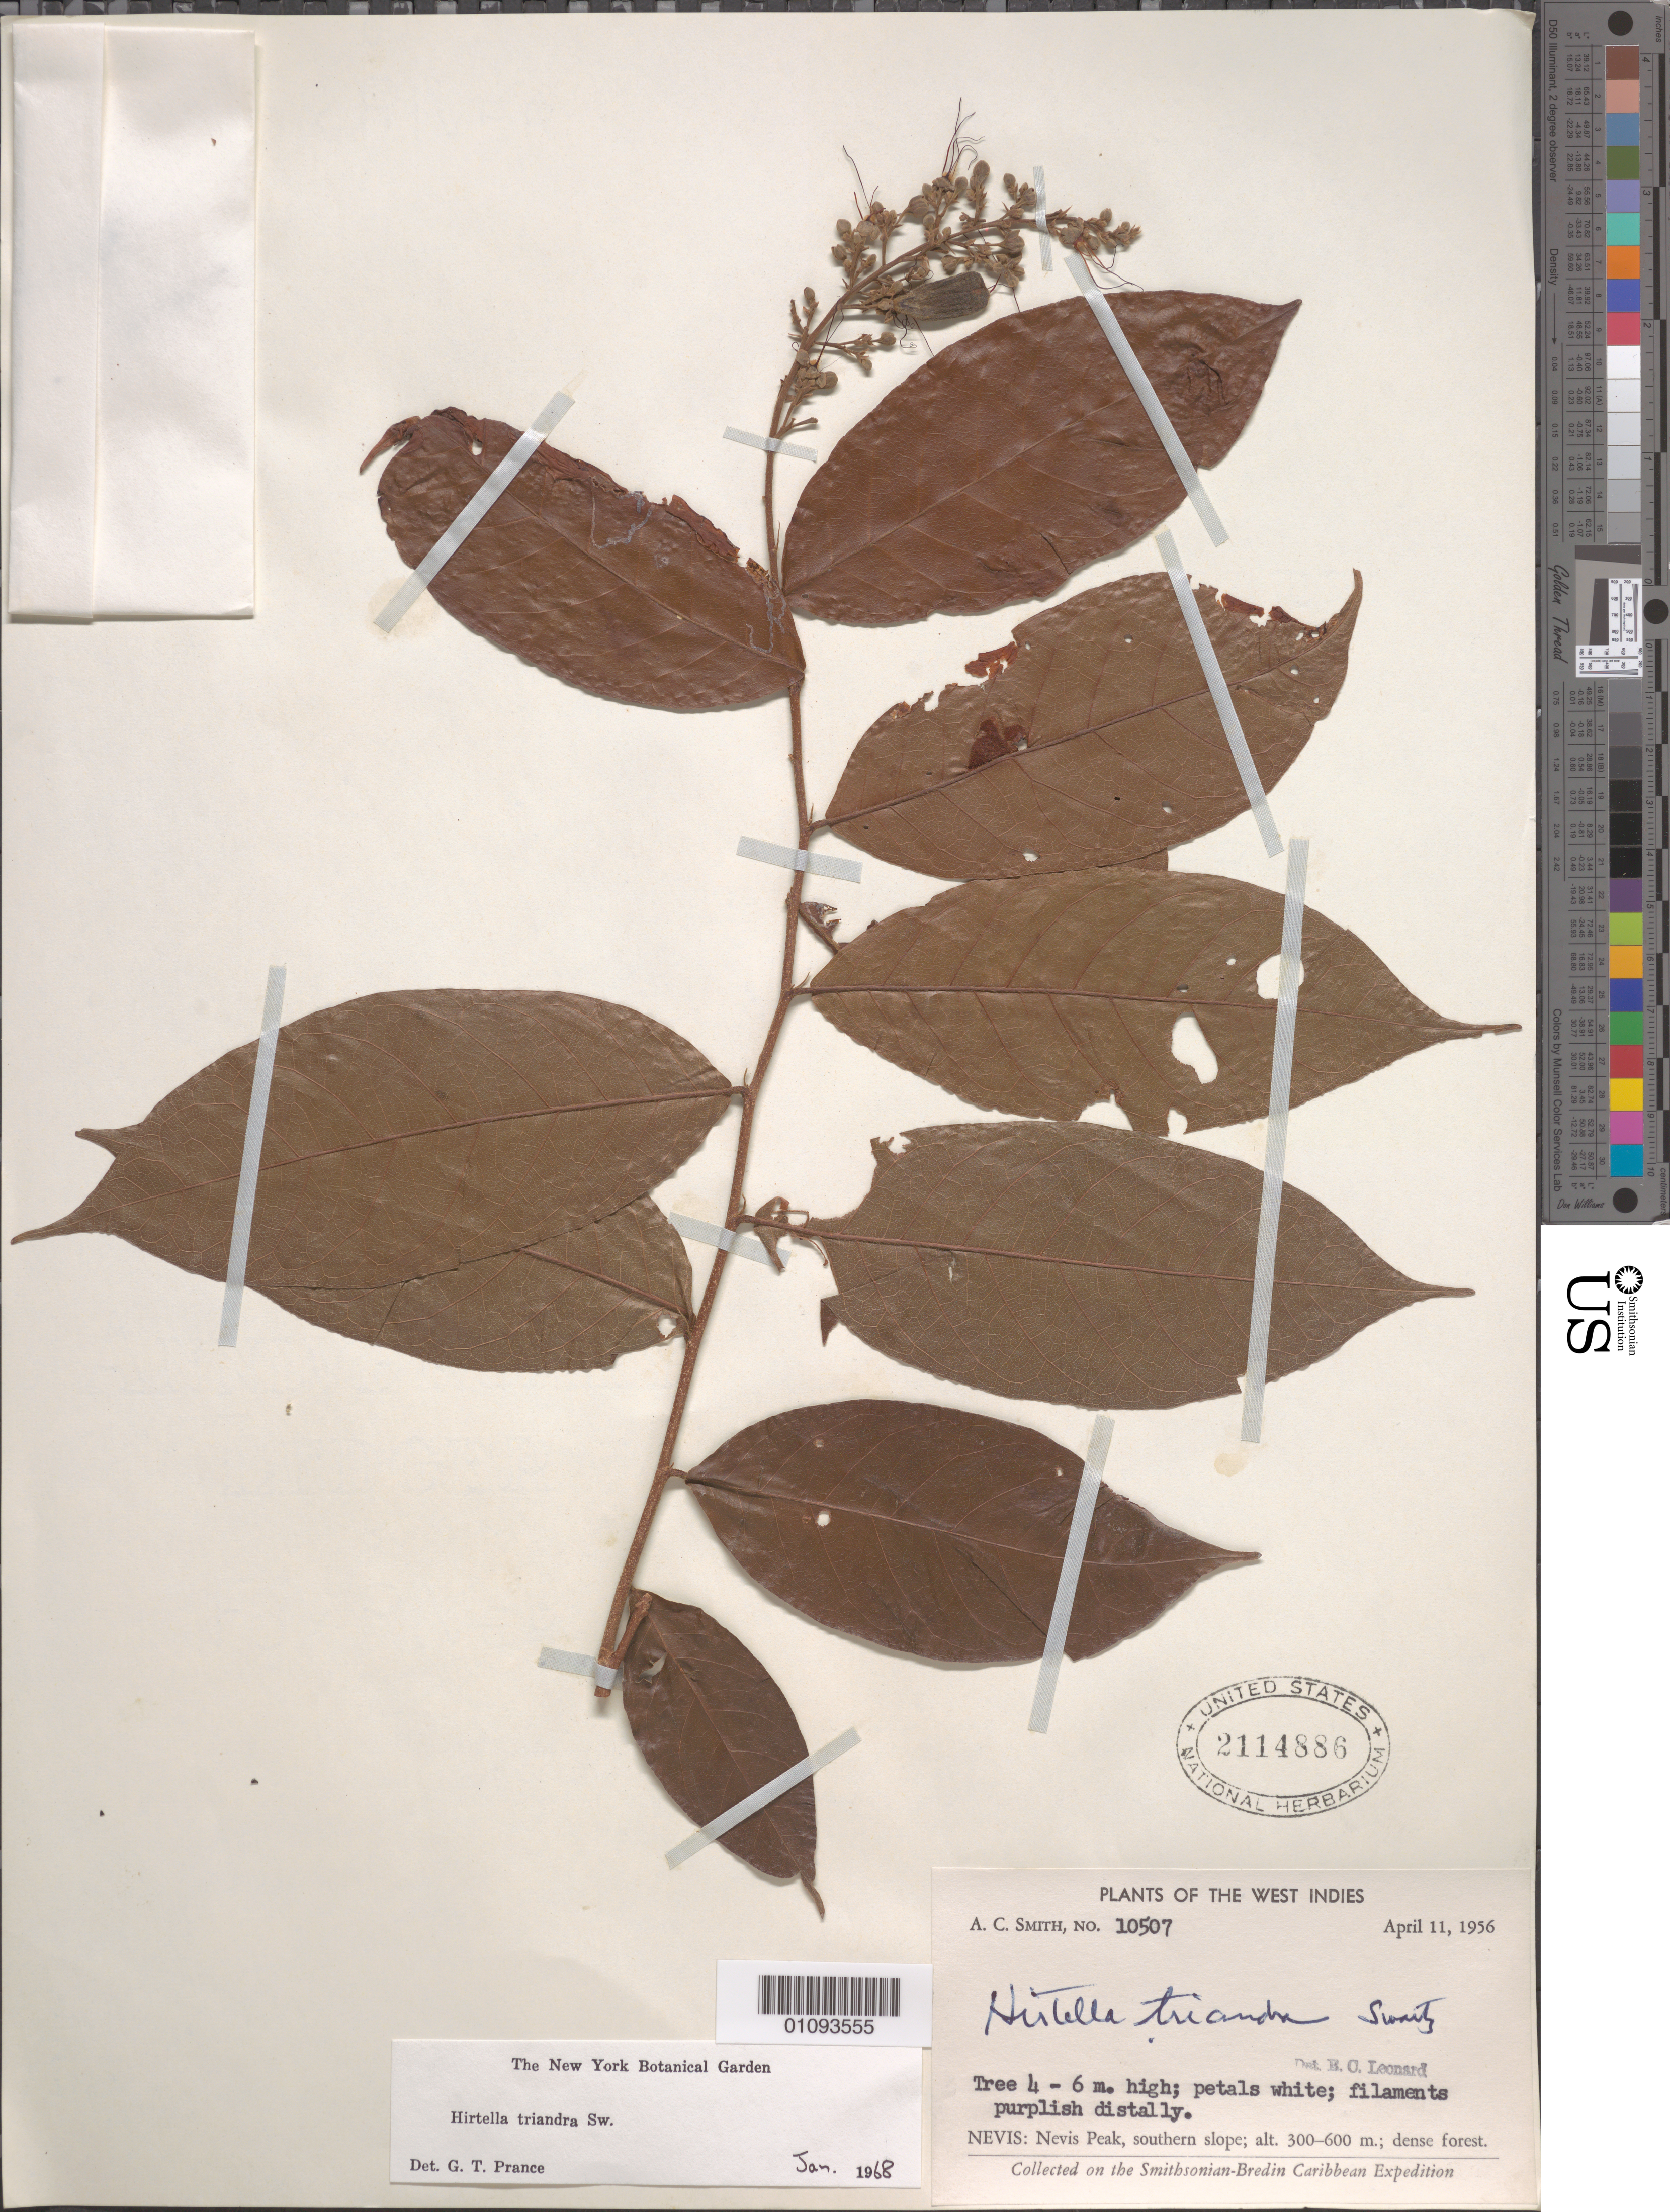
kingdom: Plantae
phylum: Tracheophyta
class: Magnoliopsida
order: Malpighiales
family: Chrysobalanaceae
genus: Hirtella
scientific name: Hirtella triandra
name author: Sw.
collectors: A. C. Smith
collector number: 10507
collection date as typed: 11 Apr 1956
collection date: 1956-04-11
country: St. Christopher-Nevis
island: Nevis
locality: Nevis Peak, southern slope; dense forest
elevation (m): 300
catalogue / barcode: US 2114886